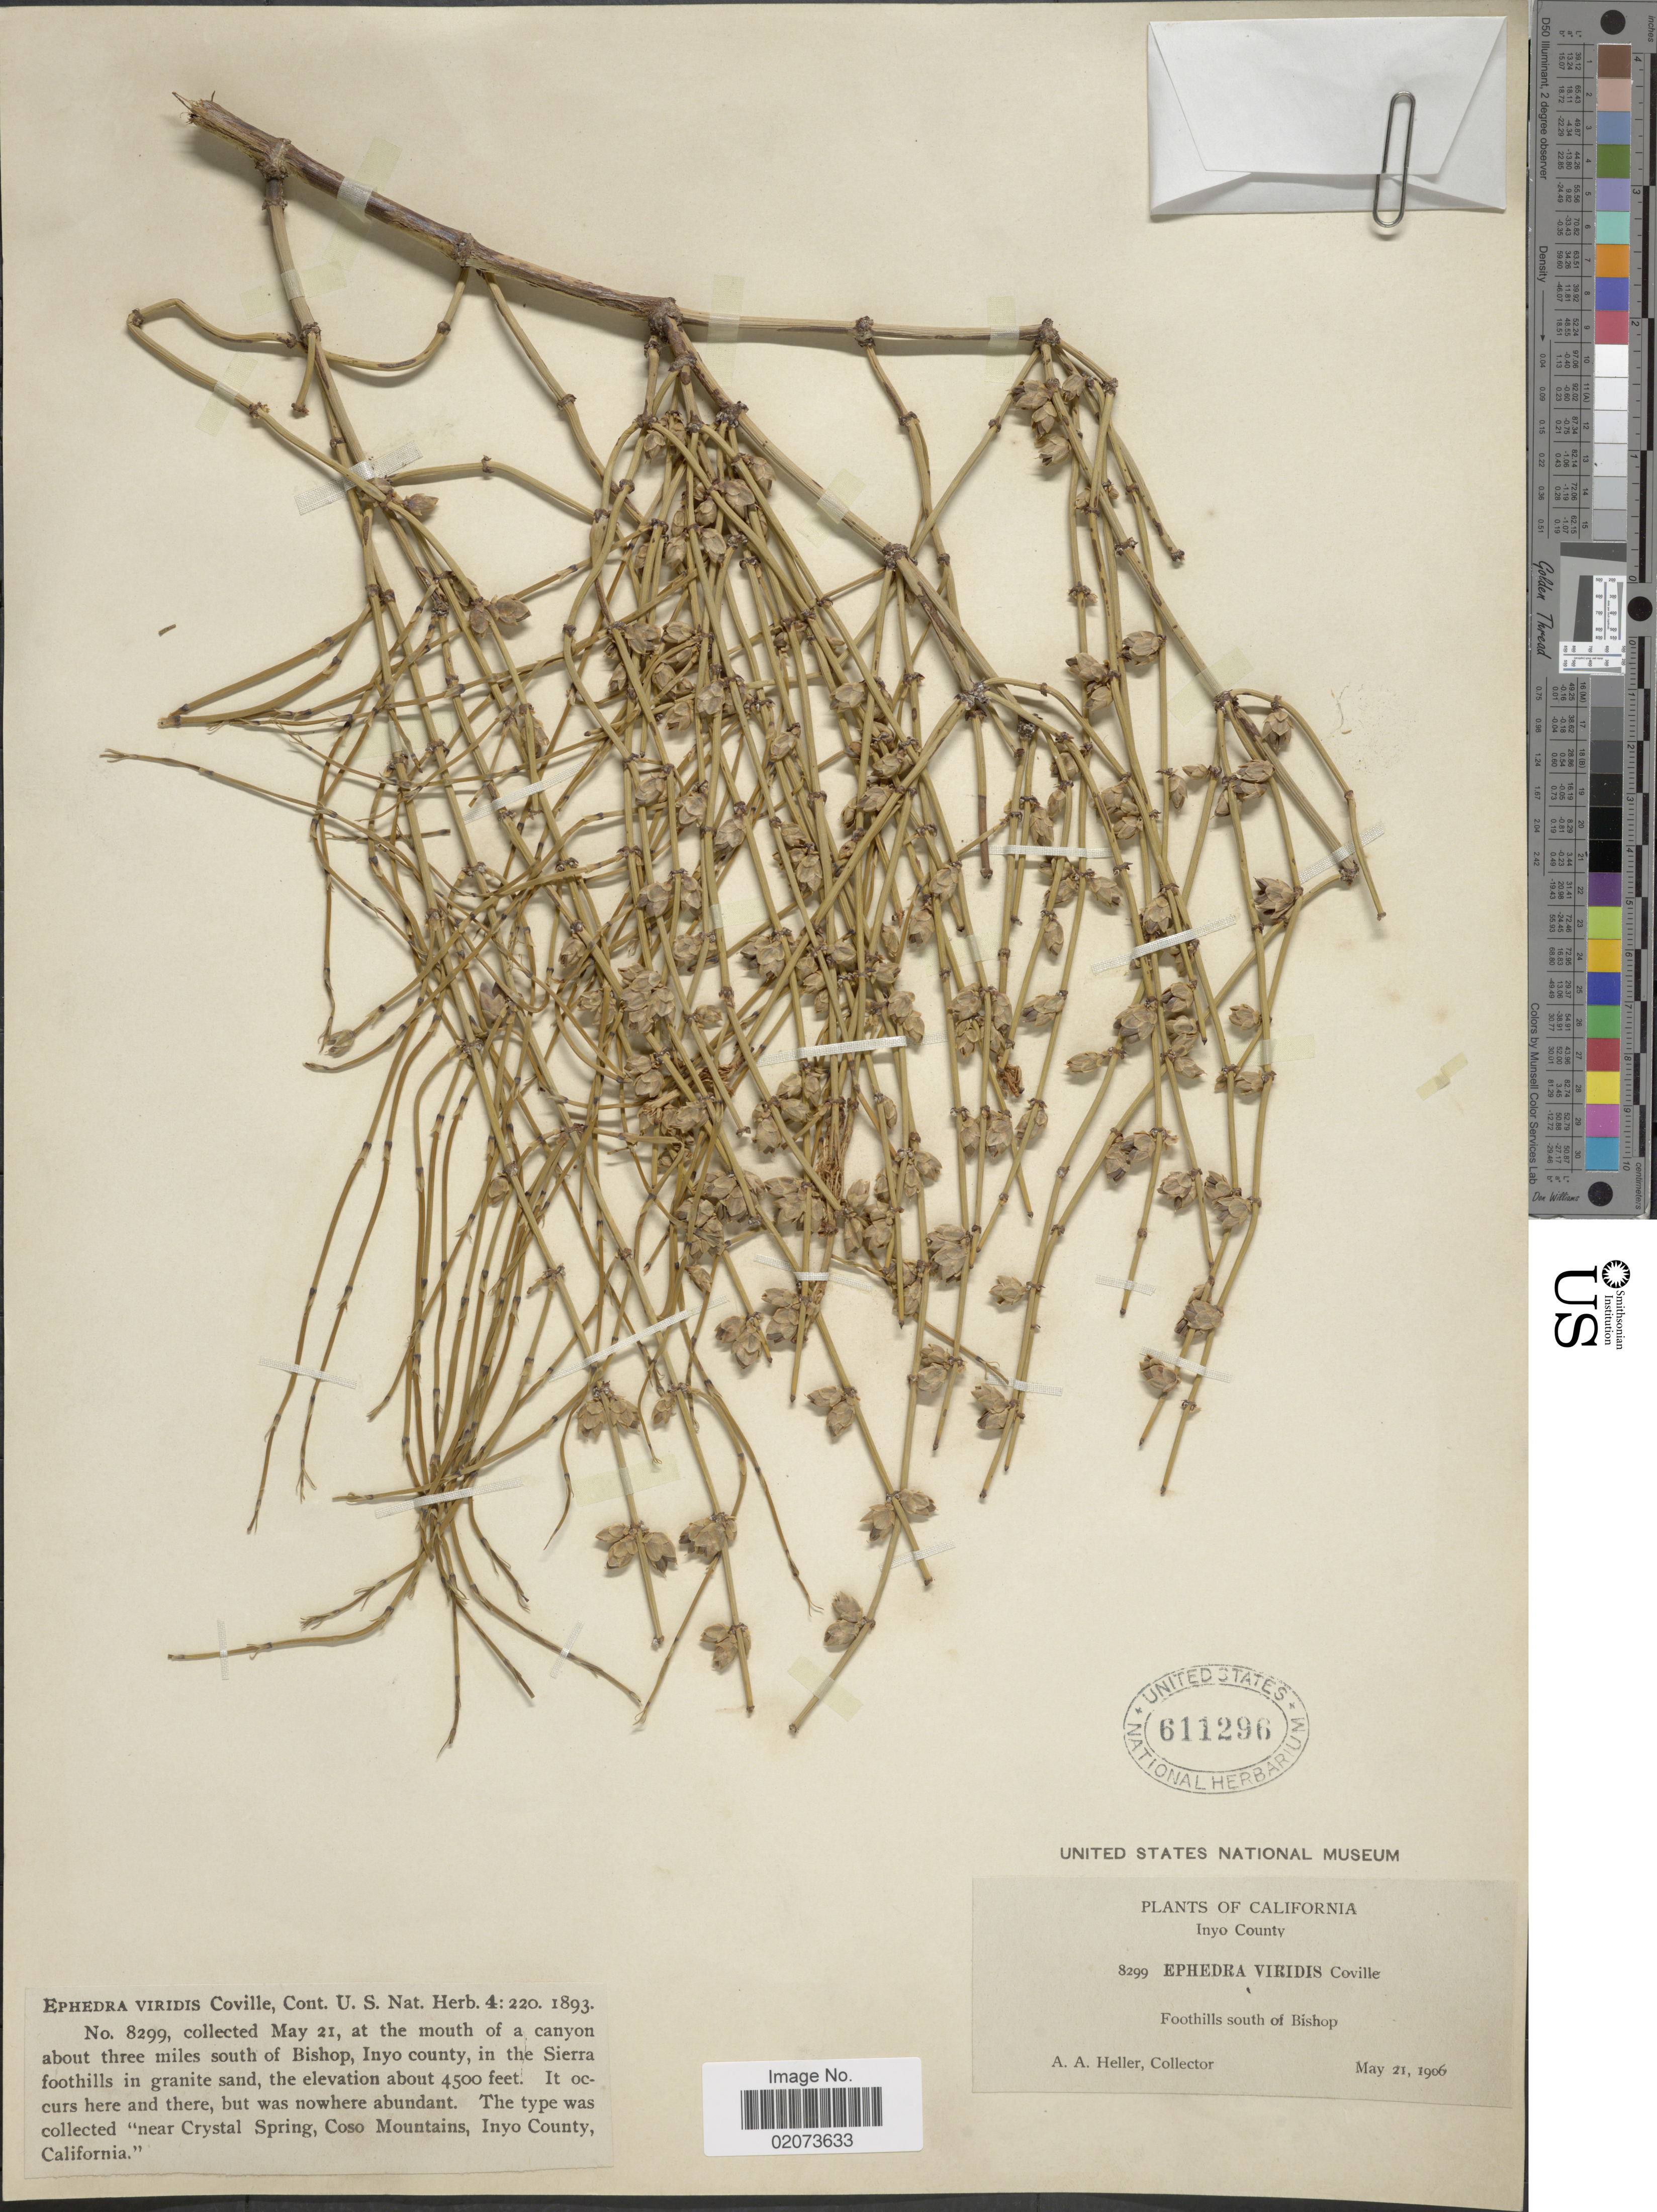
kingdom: Plantae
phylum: Tracheophyta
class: Gnetopsida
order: Ephedrales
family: Ephedraceae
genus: Ephedra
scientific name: Ephedra viridis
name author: Coville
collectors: A. A. Heller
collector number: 8299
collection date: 1906-05-21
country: United States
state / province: California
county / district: Inyo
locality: Inyo County, foothills south of Bishop, at the mouth of a canyon about three miles south of Bishop, Inyo County, in the Sierra foothills in granite sand, "near Crystal Spring, Coso Mountains"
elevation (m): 1372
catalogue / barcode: US 611296